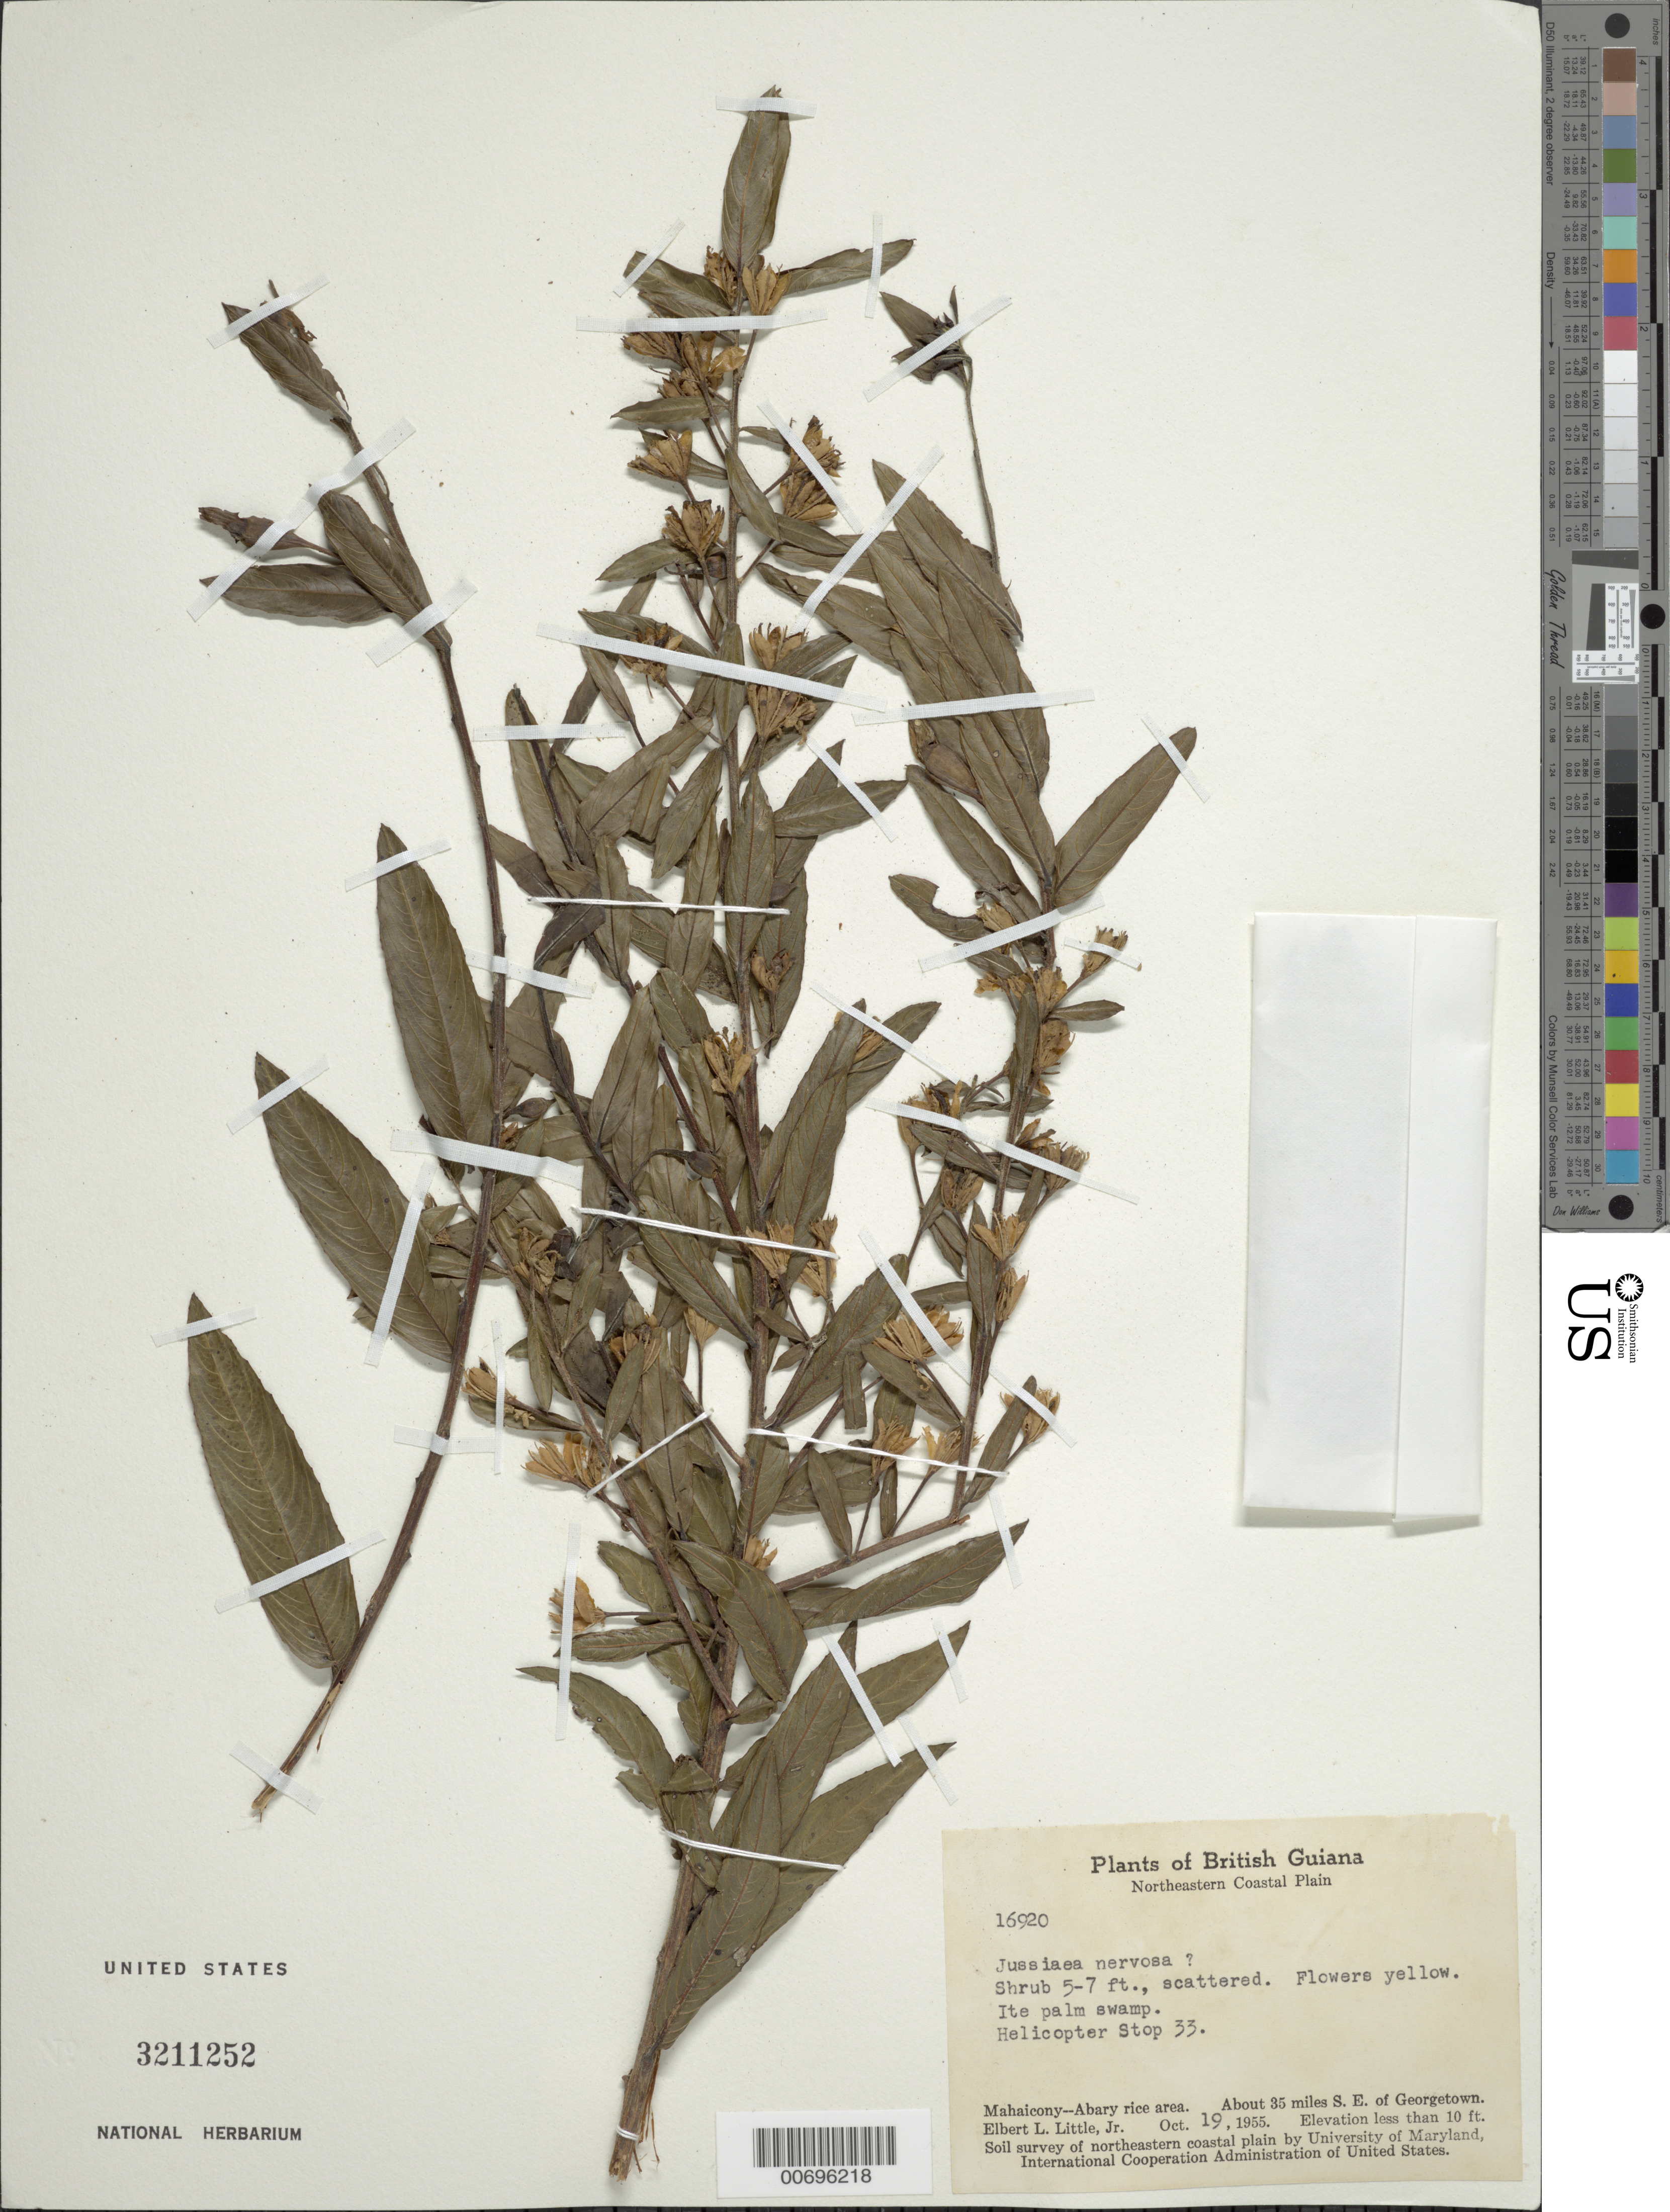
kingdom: Plantae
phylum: Tracheophyta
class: Magnoliopsida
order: Myrtales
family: Onagraceae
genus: Ludwigia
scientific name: Ludwigia nervosa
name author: (Poir.) H. Hara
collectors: E. L. Little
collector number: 16920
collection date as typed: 19-Oct-55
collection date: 1955-10-19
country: Guyana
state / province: Mahaica-Berbice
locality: Mahaicony-Abary rice area, E bank Demerara R., about 35 mi. SE of Georgetown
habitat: Ite palm swamp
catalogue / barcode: US 3211252